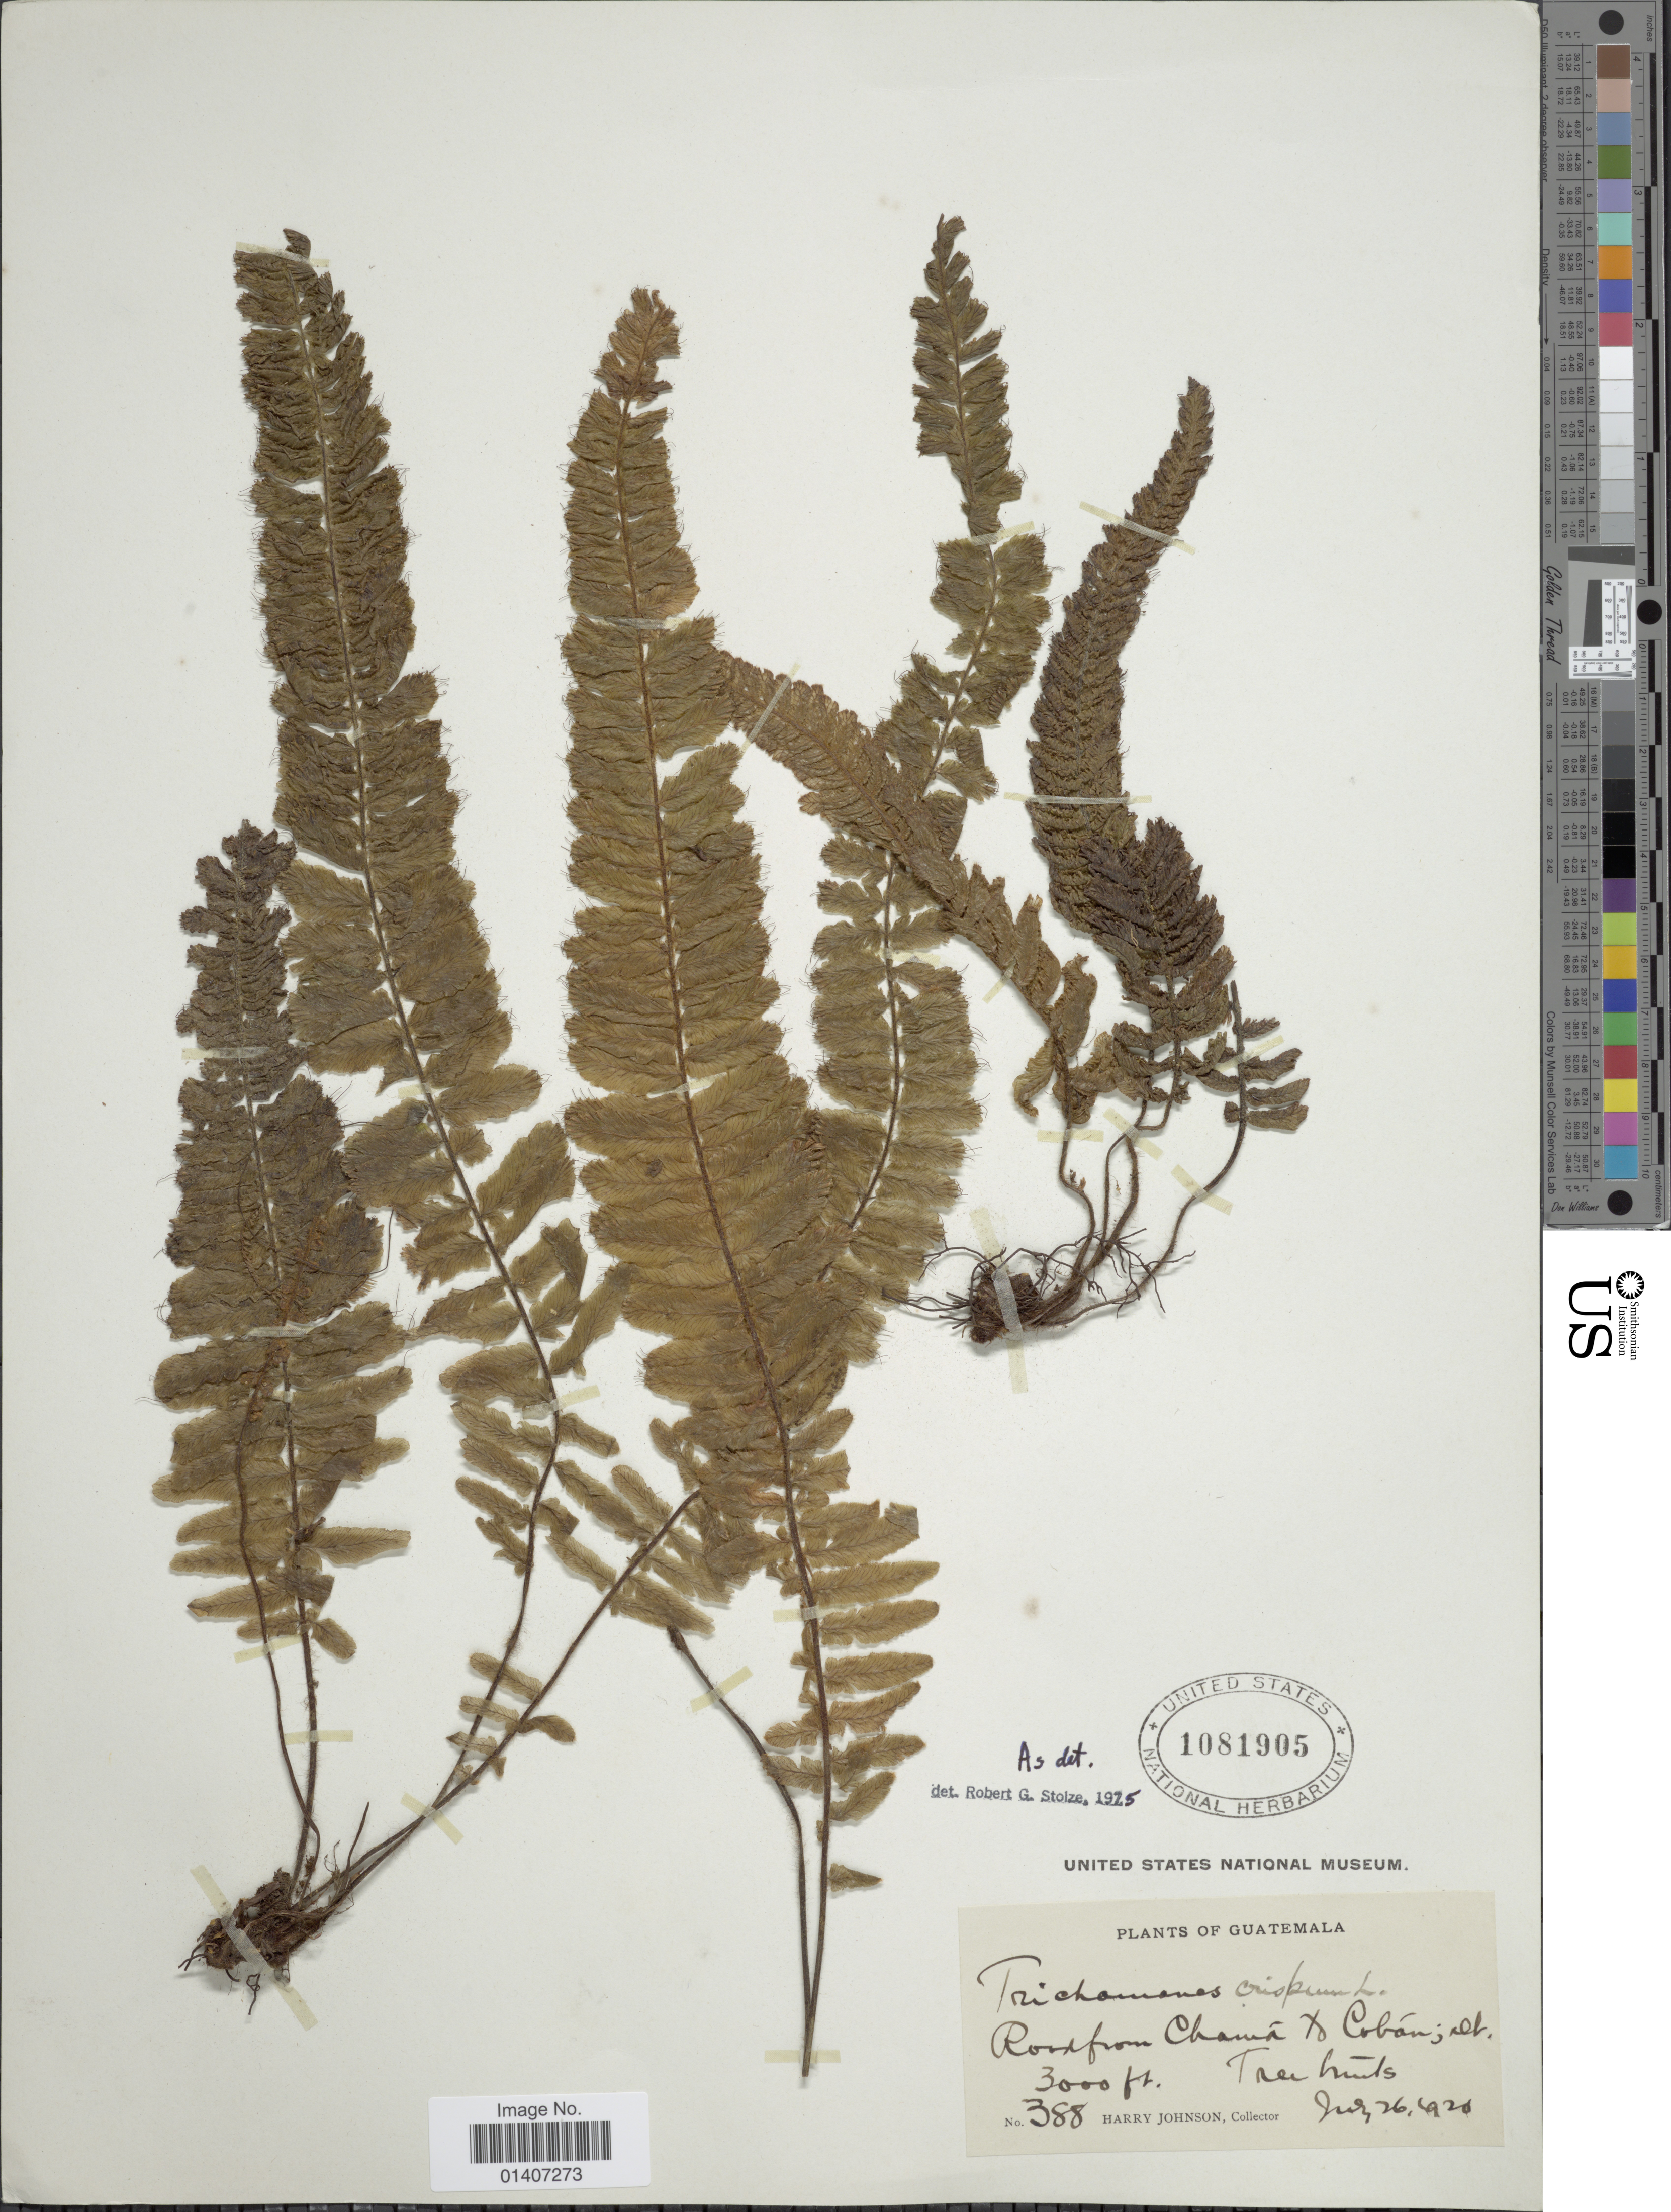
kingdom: Plantae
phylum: Tracheophyta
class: Polypodiopsida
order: Hymenophyllales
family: Hymenophyllaceae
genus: Trichomanes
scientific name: Trichomanes crispum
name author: L.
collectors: H. Johnson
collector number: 388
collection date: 1920-07-26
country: Guatemala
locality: Road from Chama & Coban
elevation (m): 914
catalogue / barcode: US 1081905